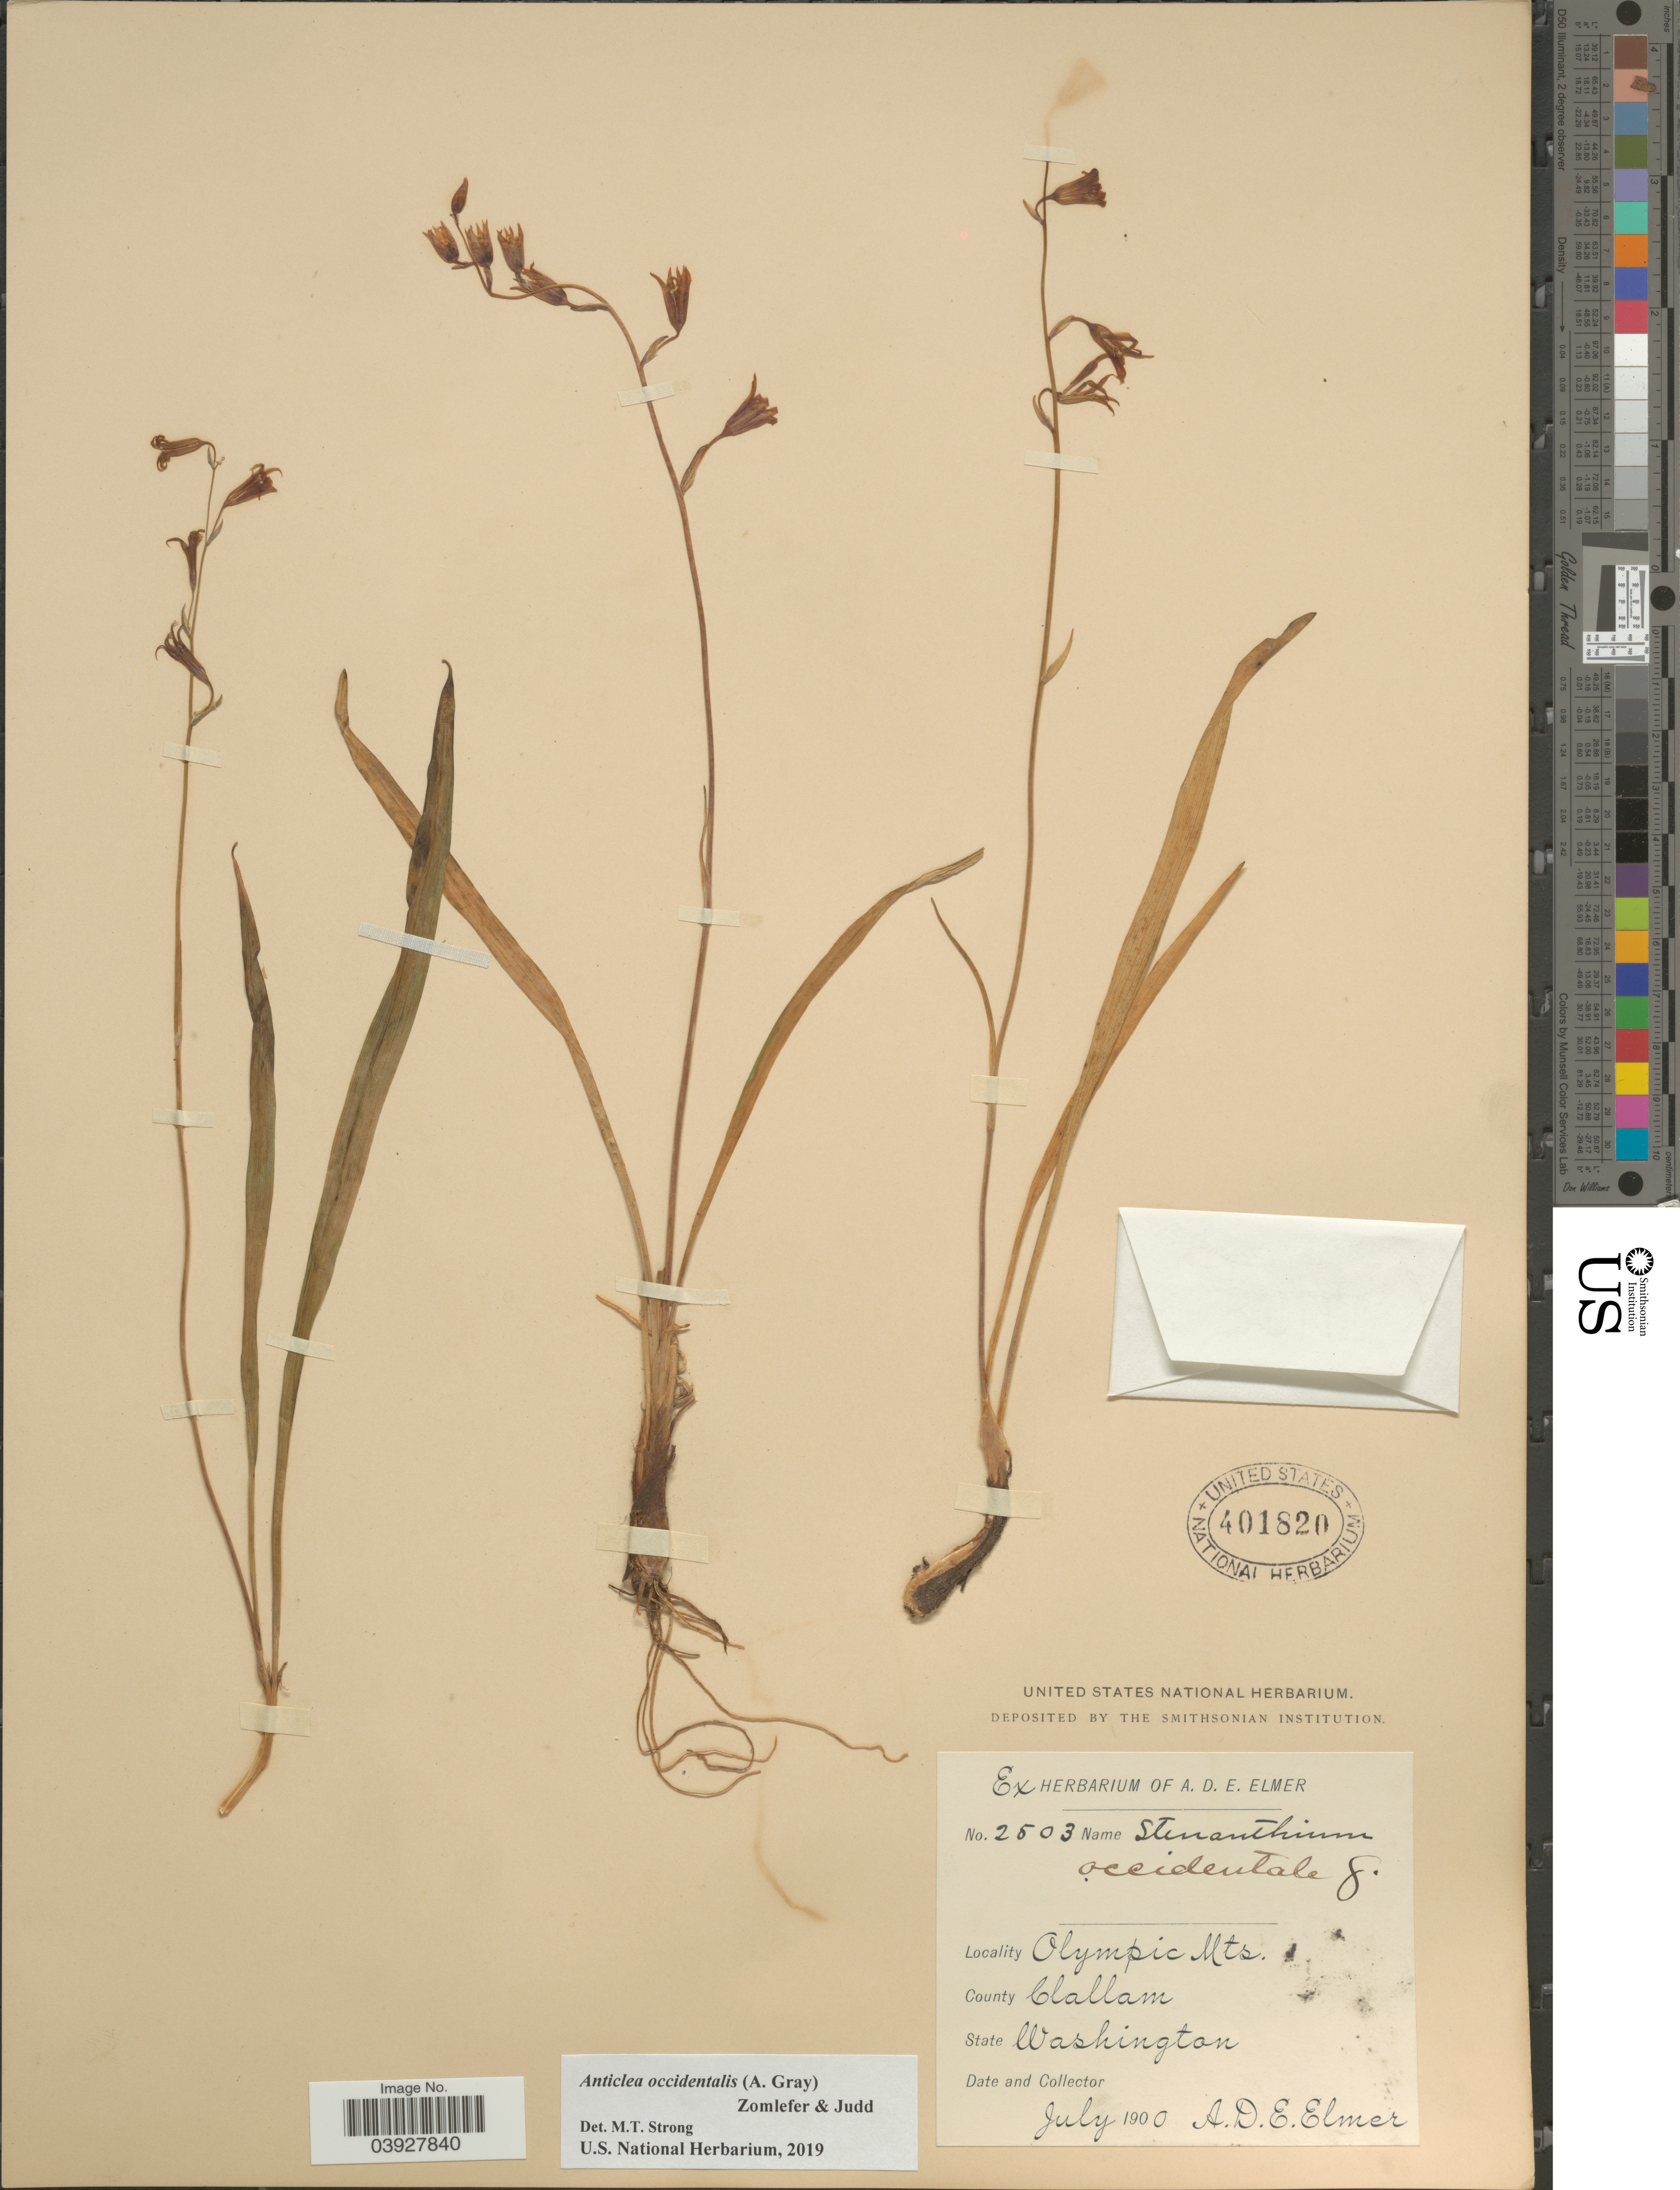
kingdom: Plantae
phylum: Tracheophyta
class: Liliopsida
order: Liliales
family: Melanthiaceae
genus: Anticlea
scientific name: Anticlea occidentalis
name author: (A. Gray) Zomlefer & Judd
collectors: A. D. E. Elmer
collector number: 2503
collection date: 1900-07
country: United States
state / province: Washington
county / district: Clallam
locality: Olympic Mts. County Clallam.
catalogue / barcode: US 401820